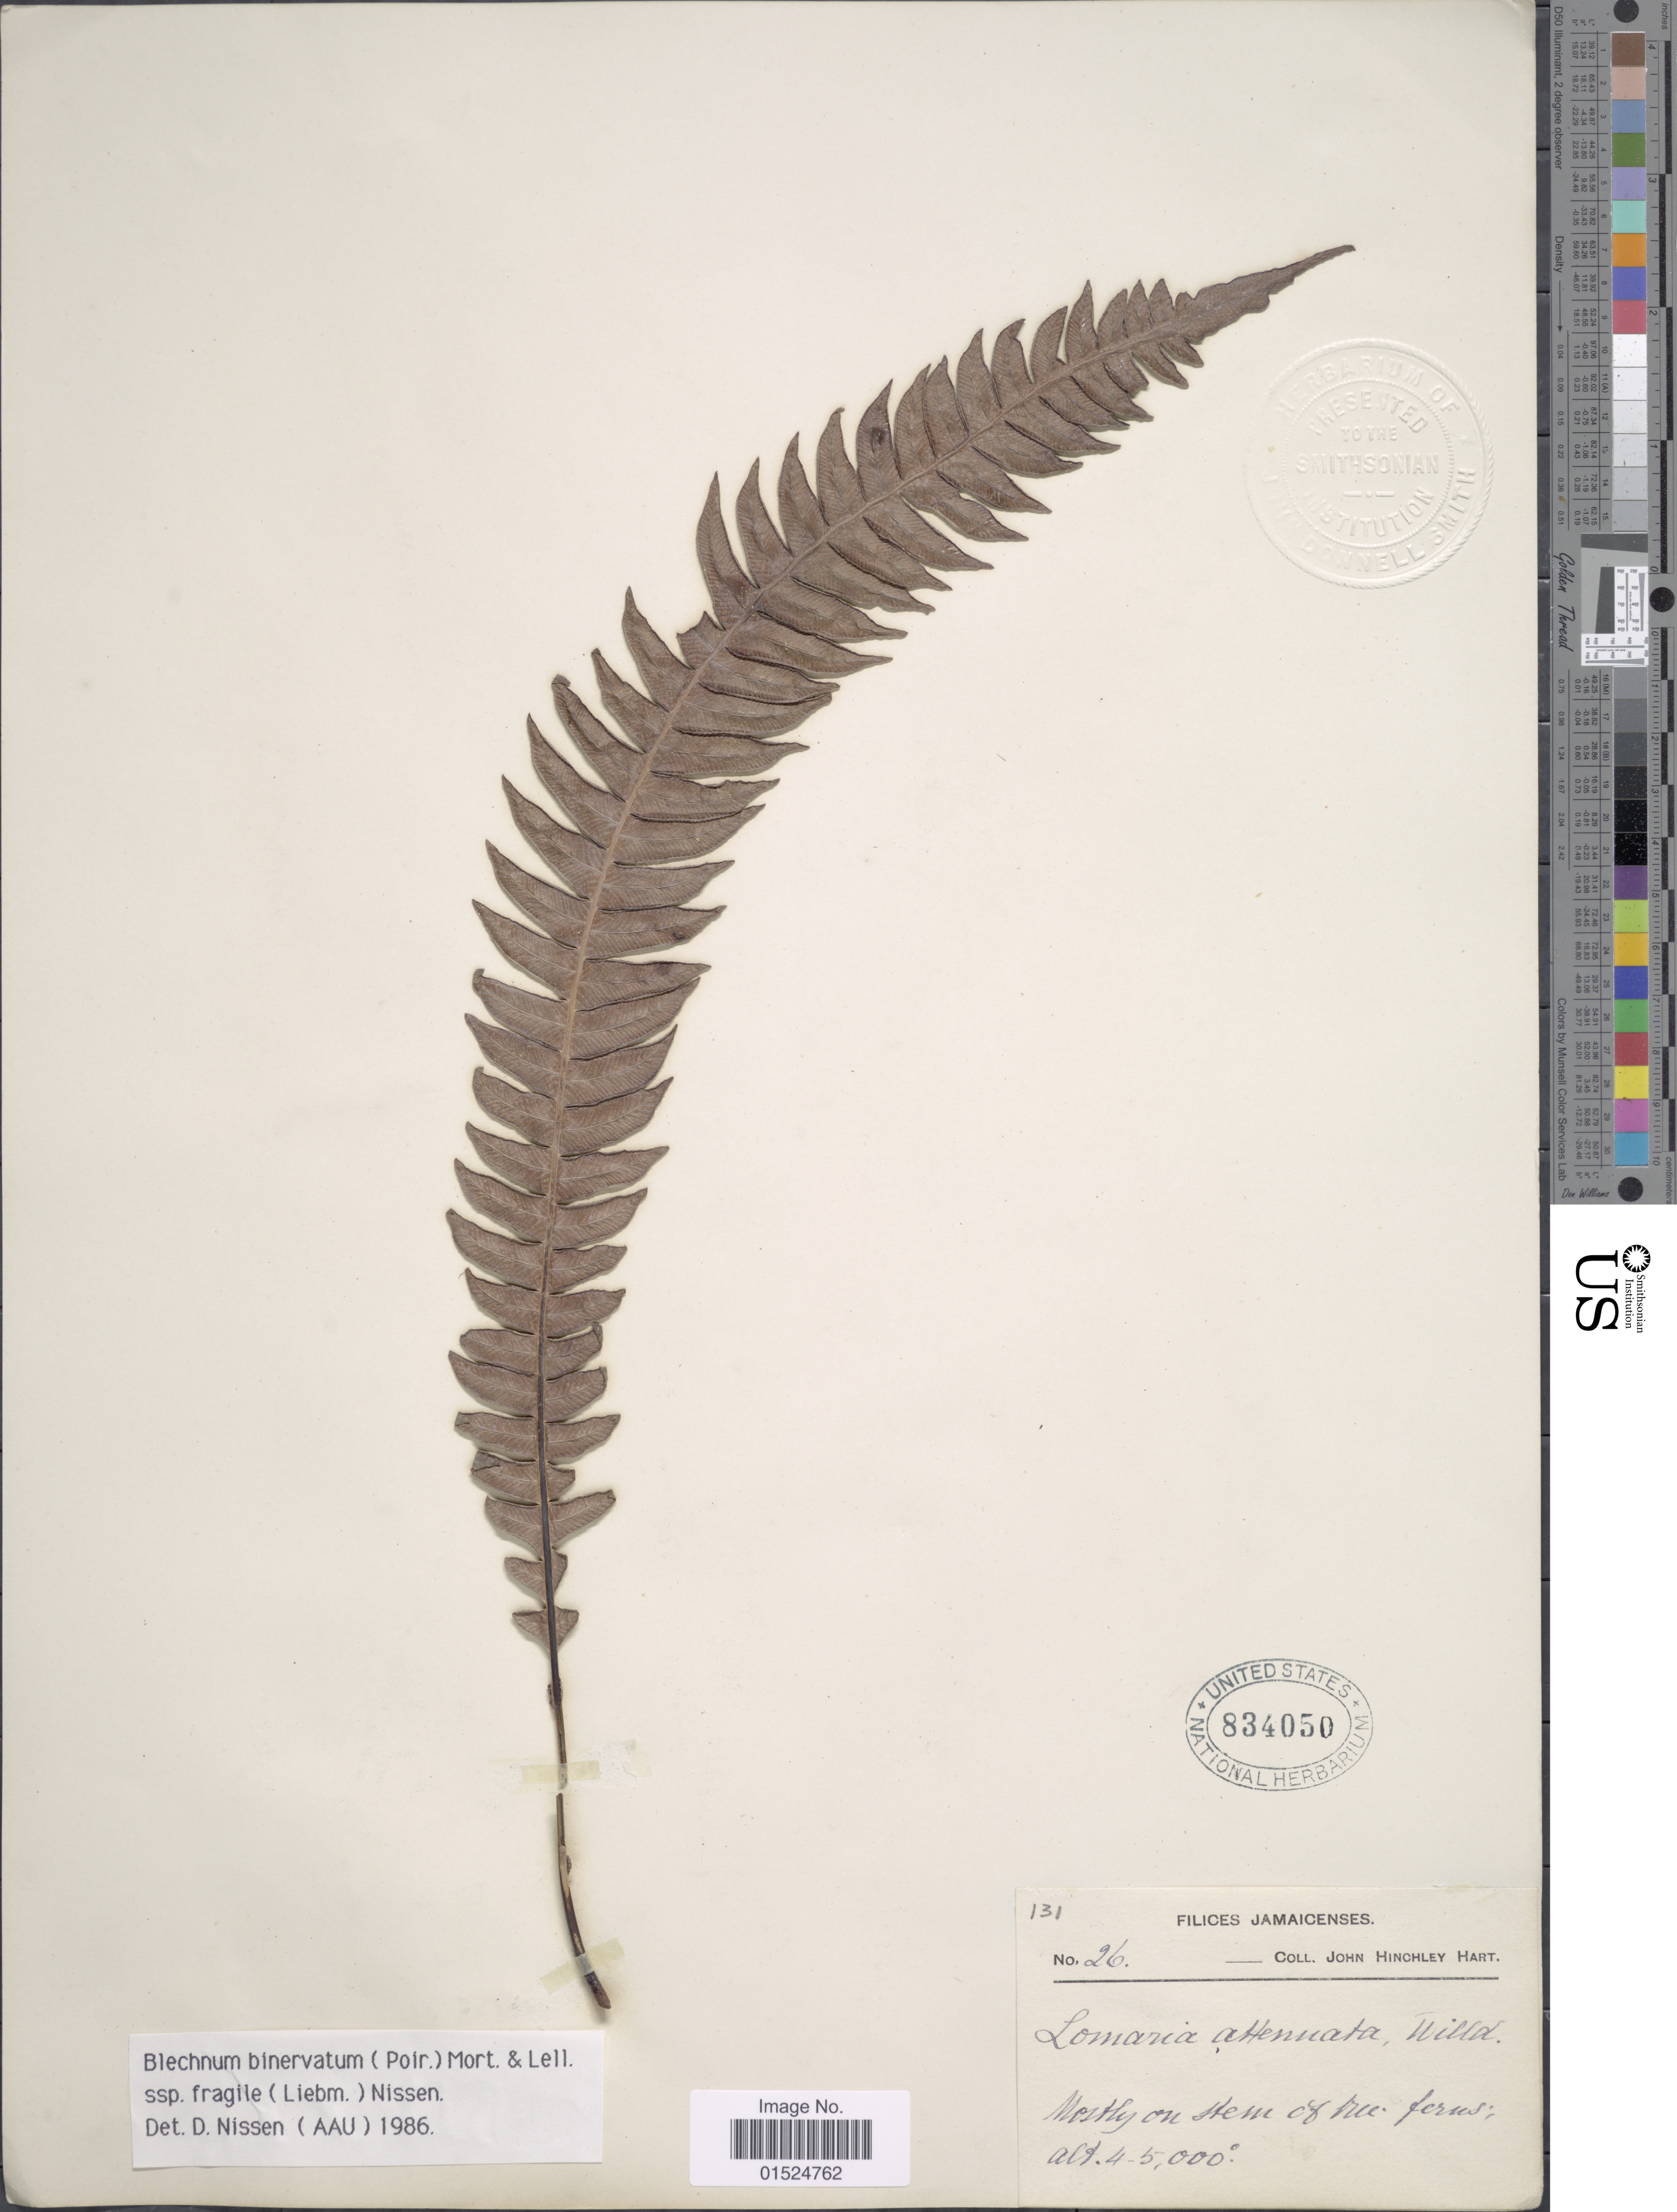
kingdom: Plantae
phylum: Tracheophyta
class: Polypodiopsida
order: Polypodiales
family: Blechnaceae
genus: Blechnum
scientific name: Blechnum fragile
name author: (Liebm.) C.V. Morton & Lellinger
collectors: J. H. Hart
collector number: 26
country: Jamaica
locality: Mostly on stem of free- ferns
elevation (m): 1219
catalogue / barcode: US 834050